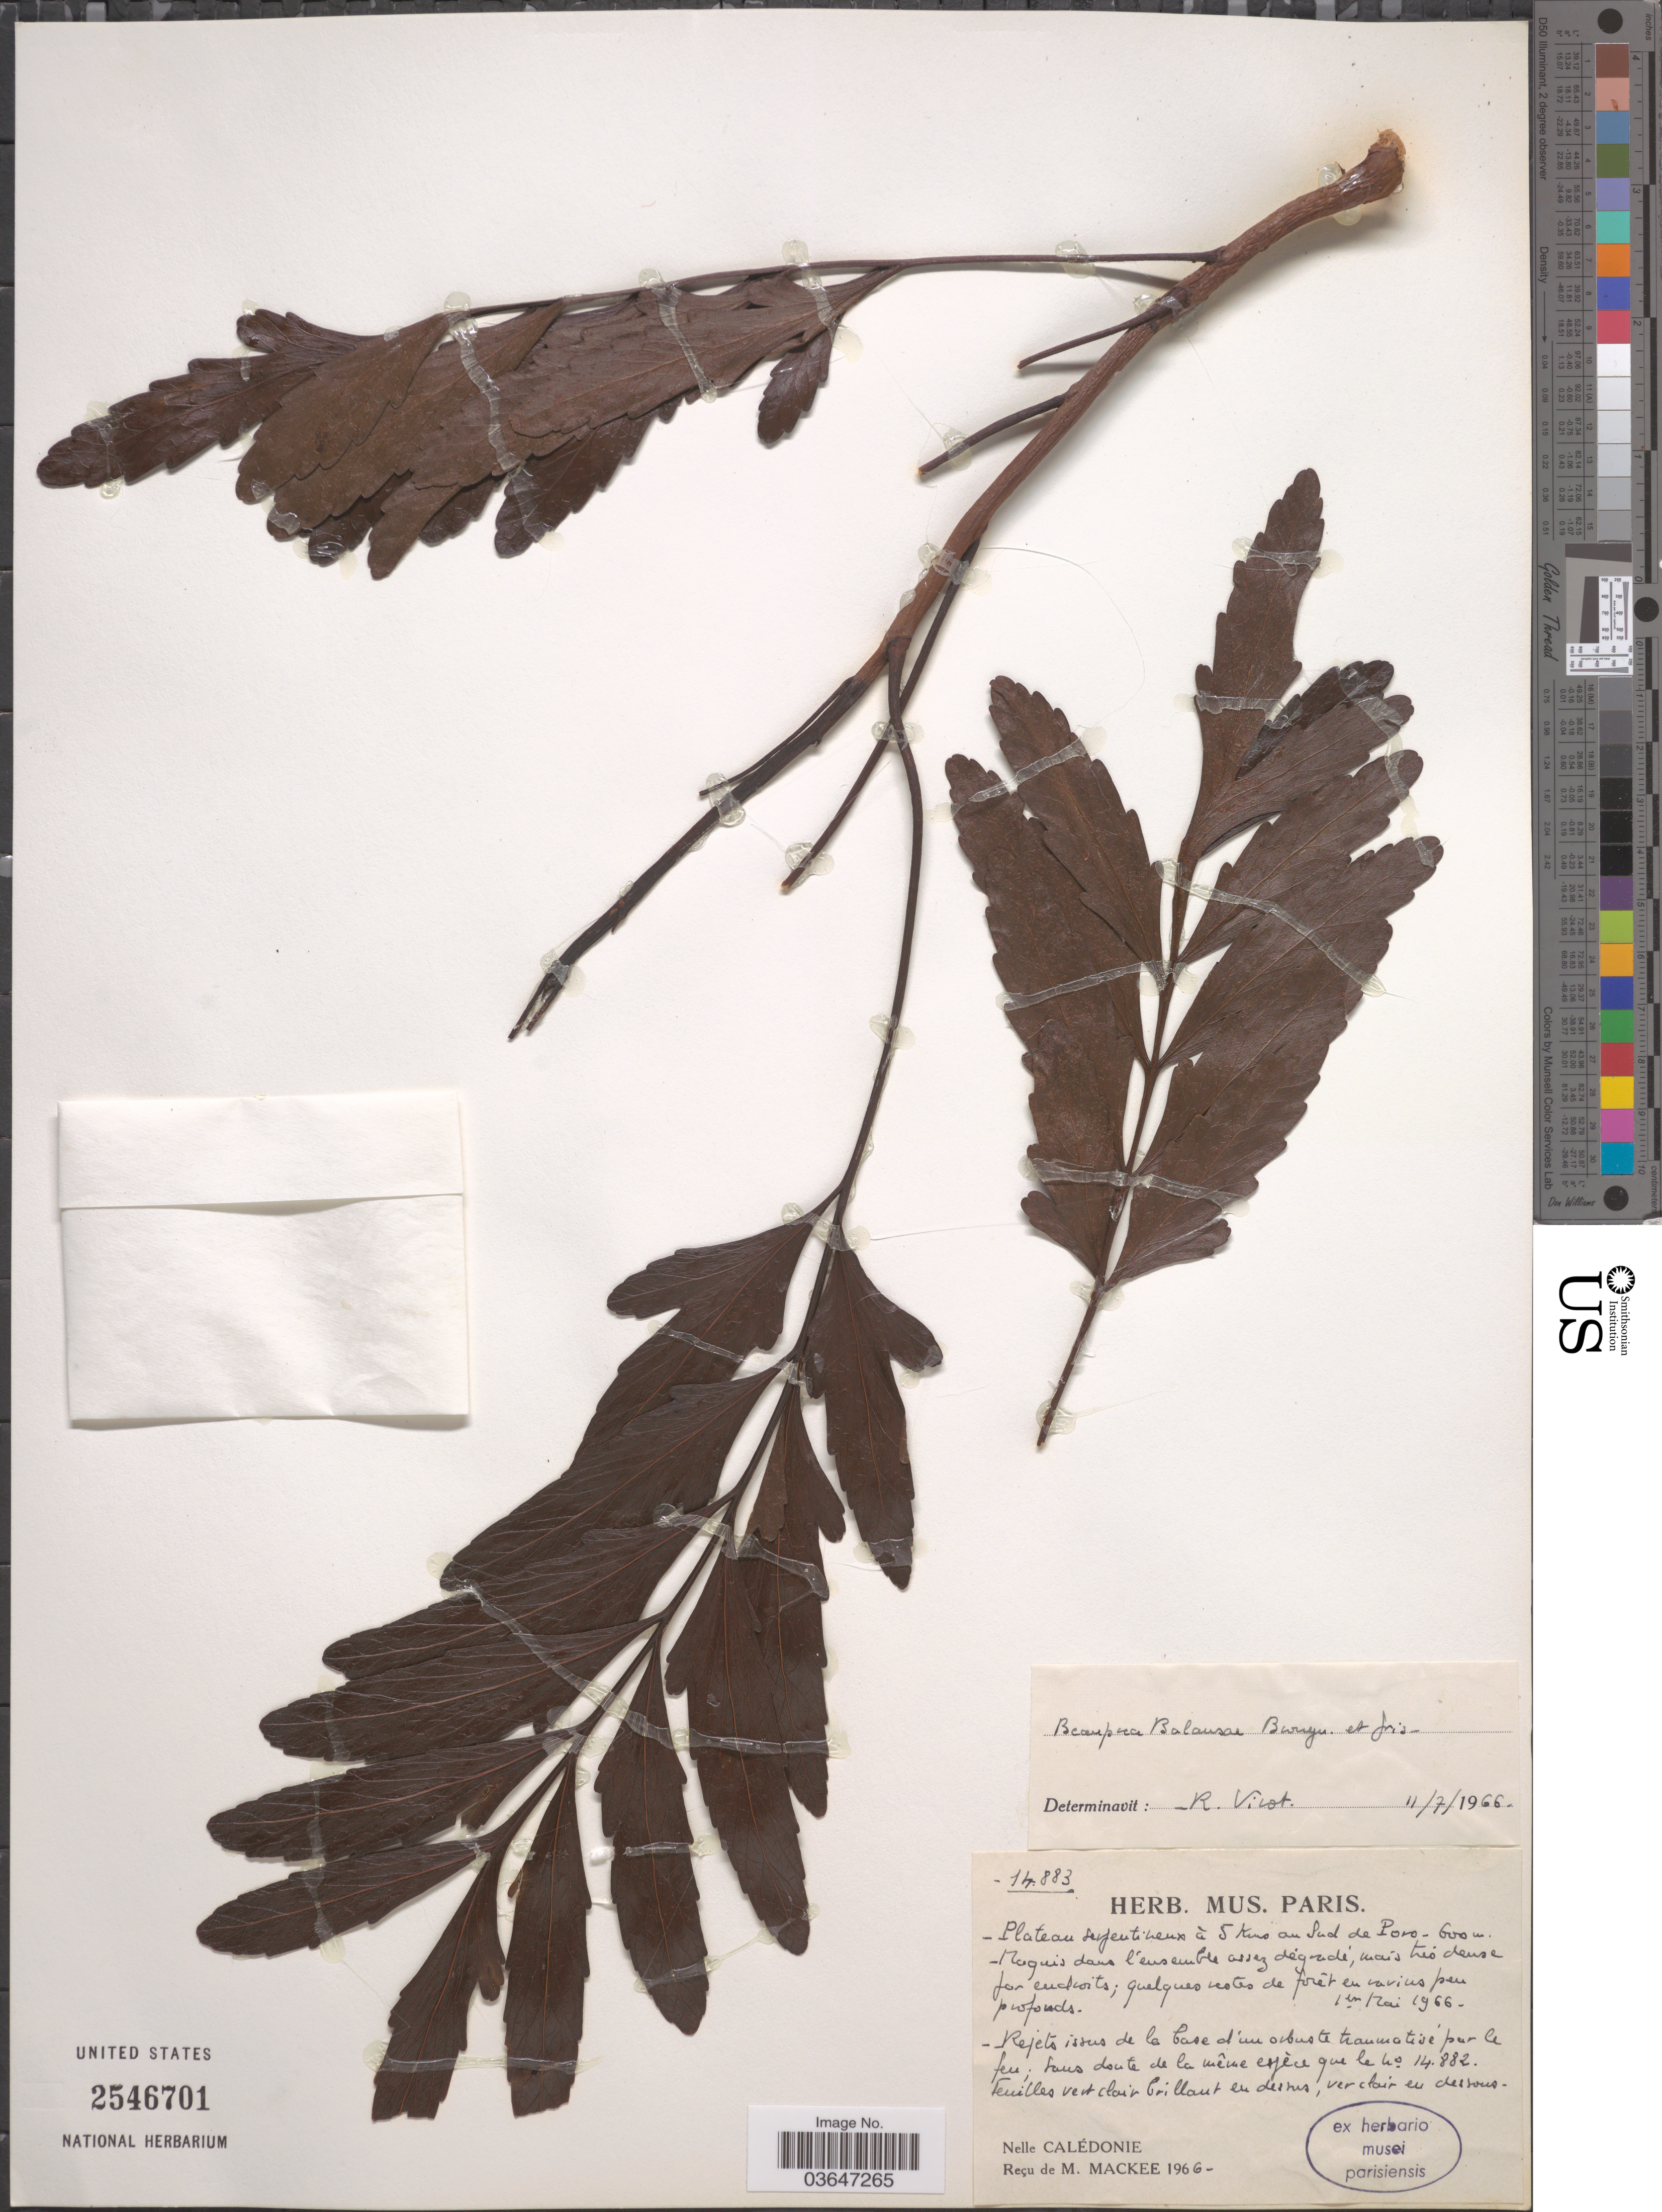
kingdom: Plantae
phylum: Tracheophyta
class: Magnoliopsida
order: Proteales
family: Proteaceae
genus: Beauprea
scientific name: Beauprea balansae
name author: Brongn. & Gris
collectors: M. Mackee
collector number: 14883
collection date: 1966-05-01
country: New Caledonia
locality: Plateau [illegible text] à 5 Kms au Sud de Poro.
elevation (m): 600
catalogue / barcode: US 2546701